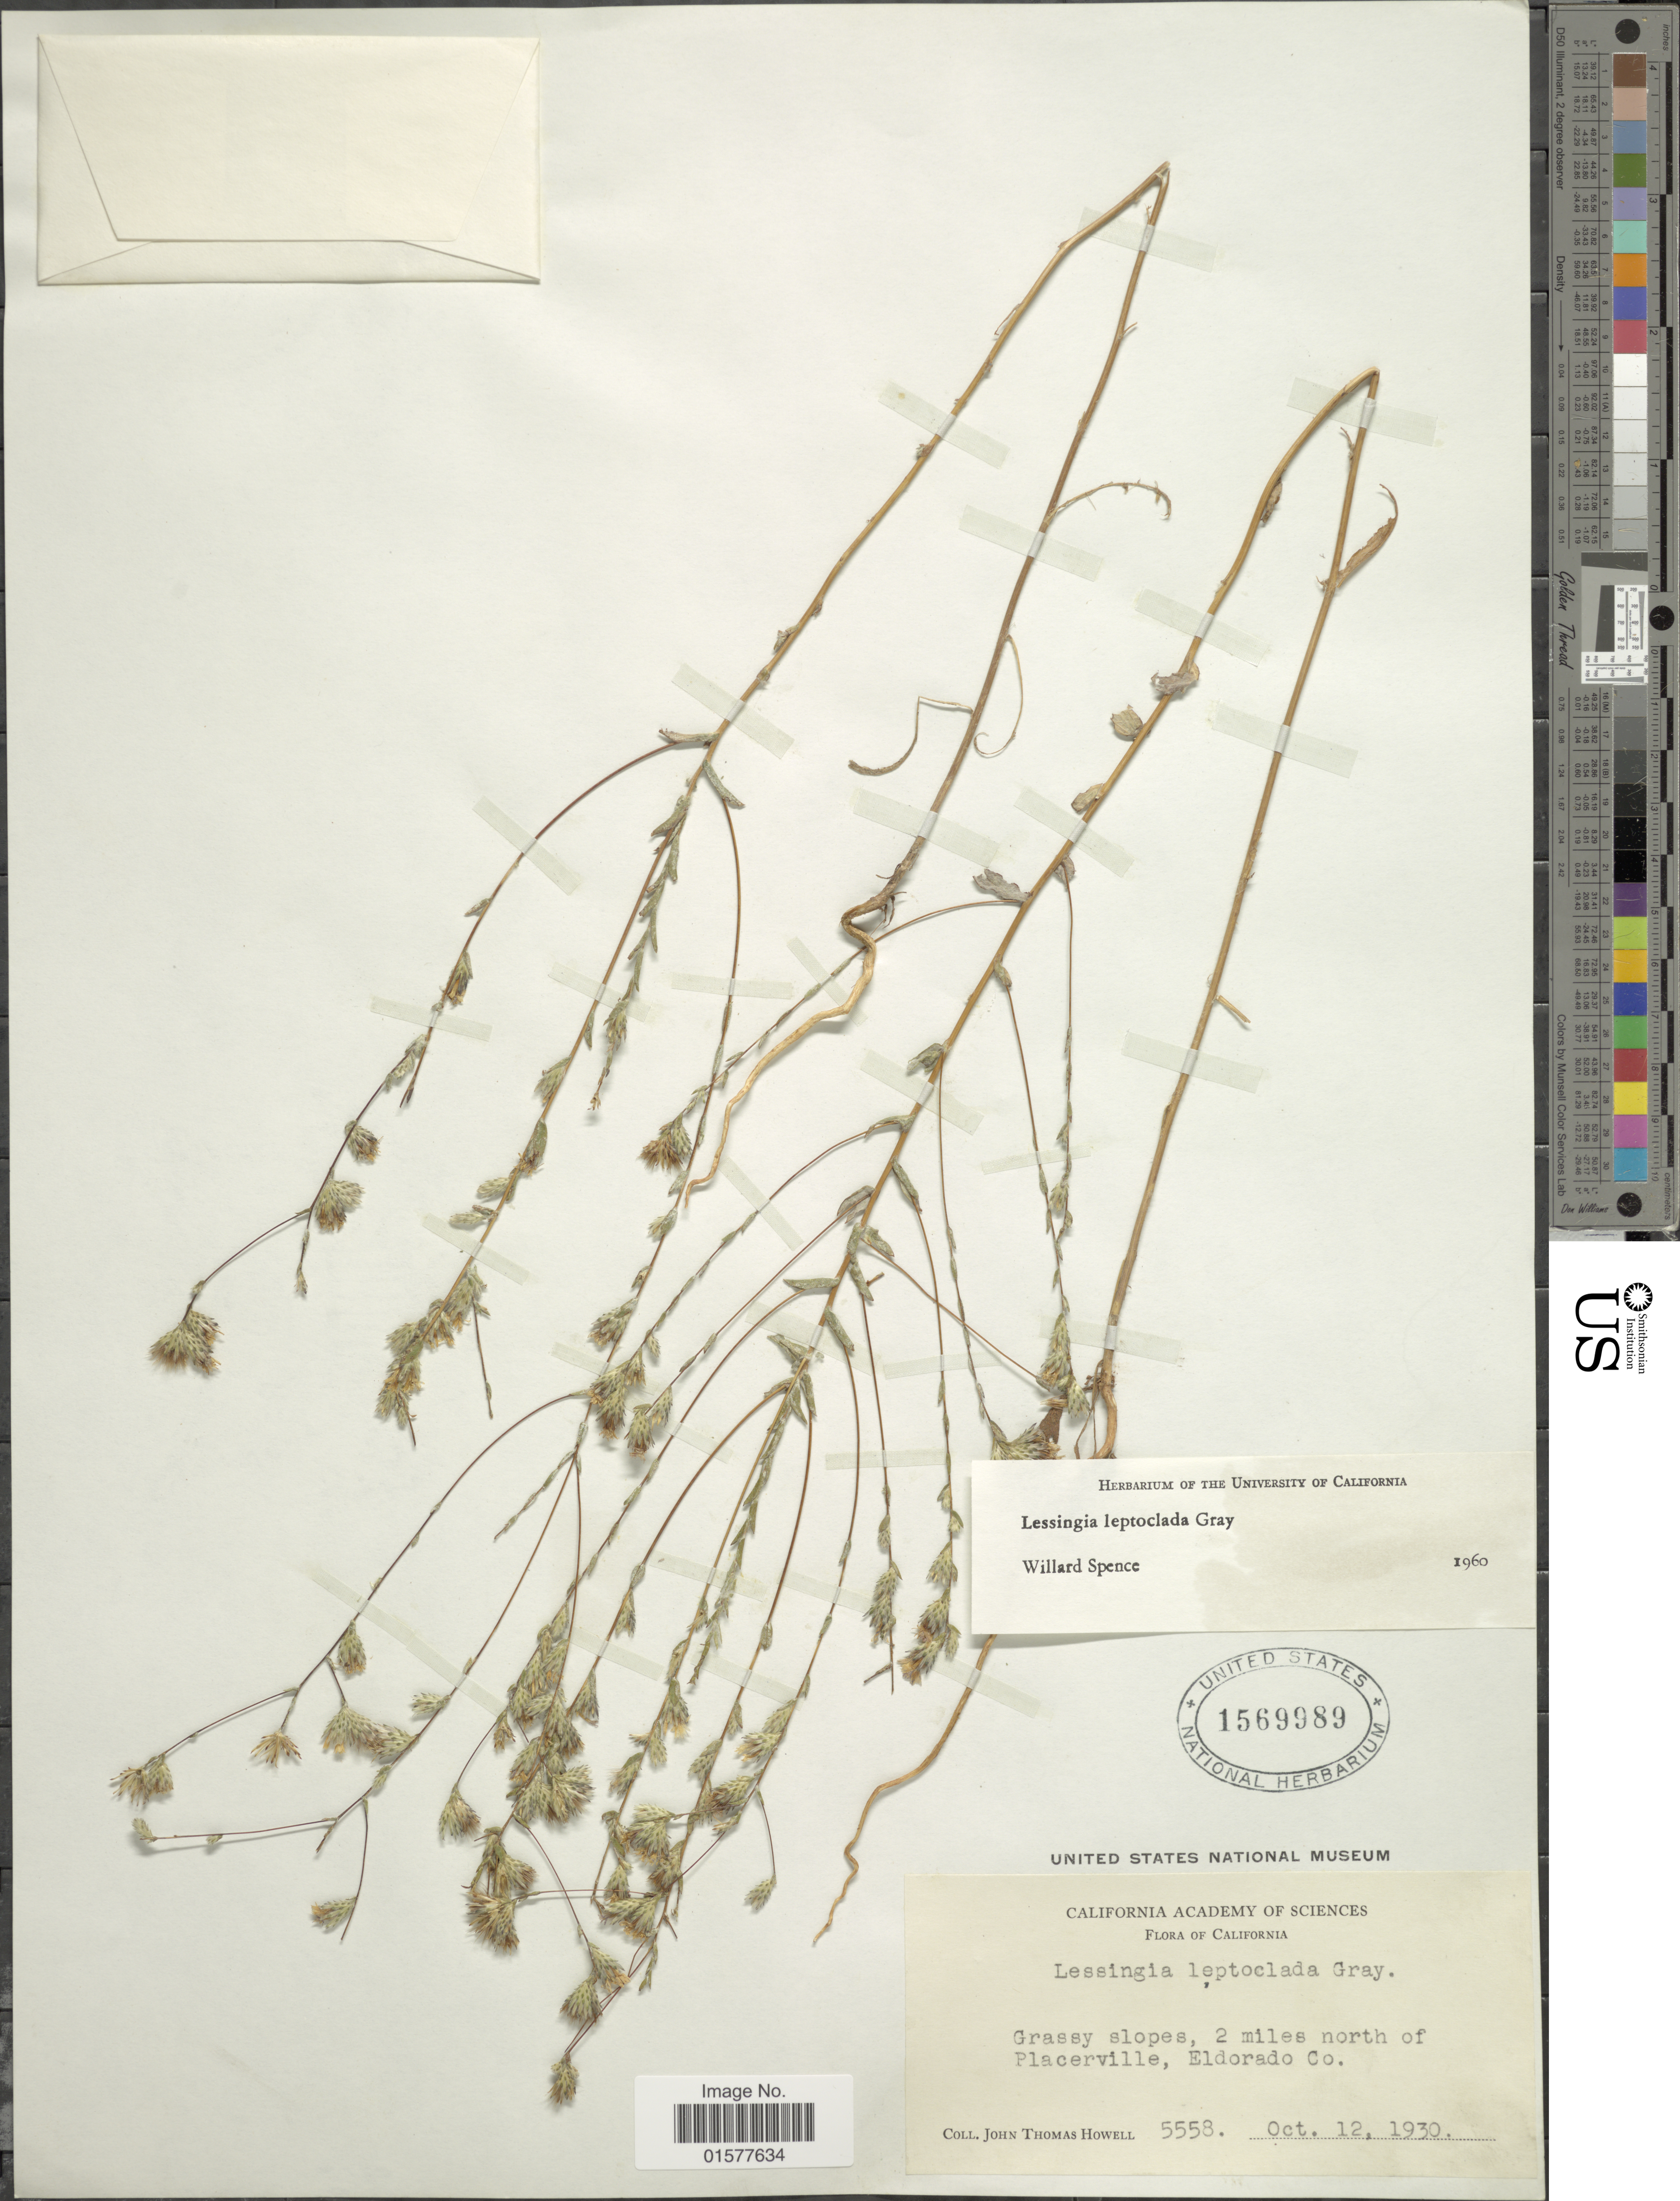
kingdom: Plantae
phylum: Tracheophyta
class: Magnoliopsida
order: Asterales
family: Asteraceae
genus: Lessingia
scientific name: Lessingia leptoclada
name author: A. Gray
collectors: J. T. Howell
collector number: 5558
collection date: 1930-10-12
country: United States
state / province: California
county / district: El Dorado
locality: Grassy slopes, 2 miles north of Placerville, Eldorado Co.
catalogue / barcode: US 1569989